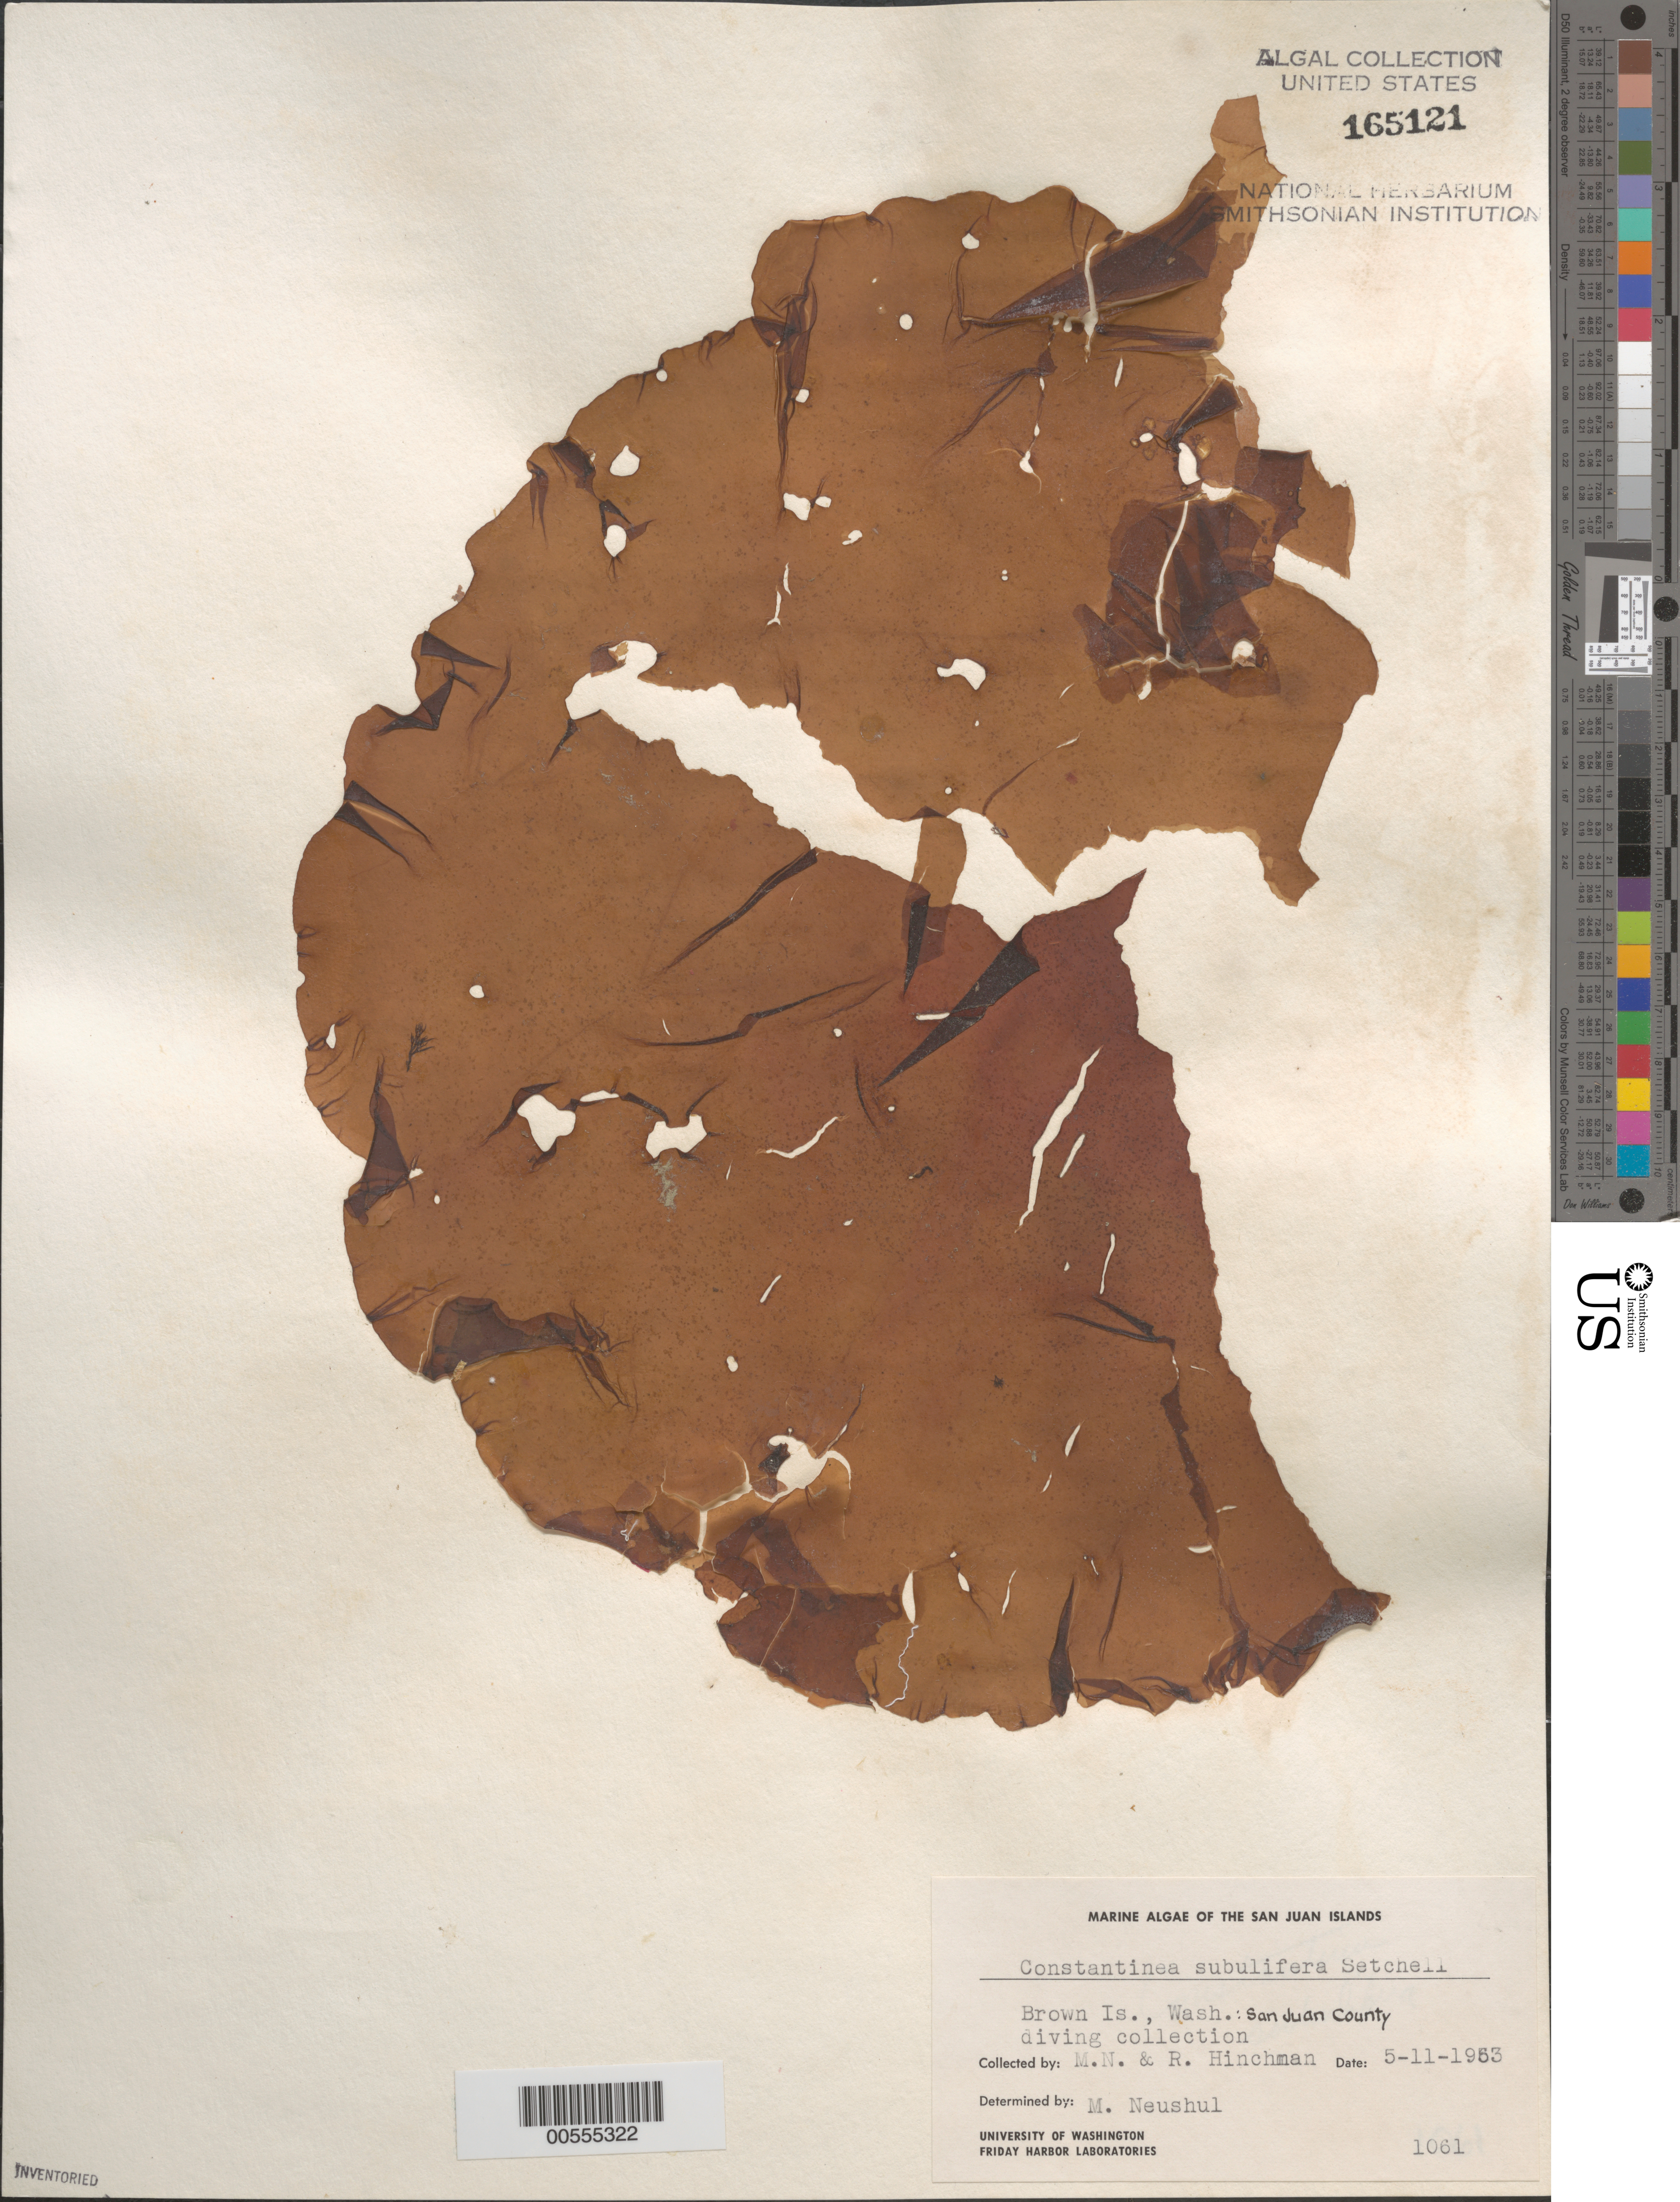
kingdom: Plantae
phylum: Rhodophyta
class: Florideophyceae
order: Gigartinales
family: Dumontiaceae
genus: Constantinea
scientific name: Constantinea subulifera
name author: Setch.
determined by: Neushul, M.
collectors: M. Neushul & R. Hinchman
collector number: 1061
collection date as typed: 11 May 1963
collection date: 1963-05-11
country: United States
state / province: Washington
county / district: San Juan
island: Brown Island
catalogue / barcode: US 165121